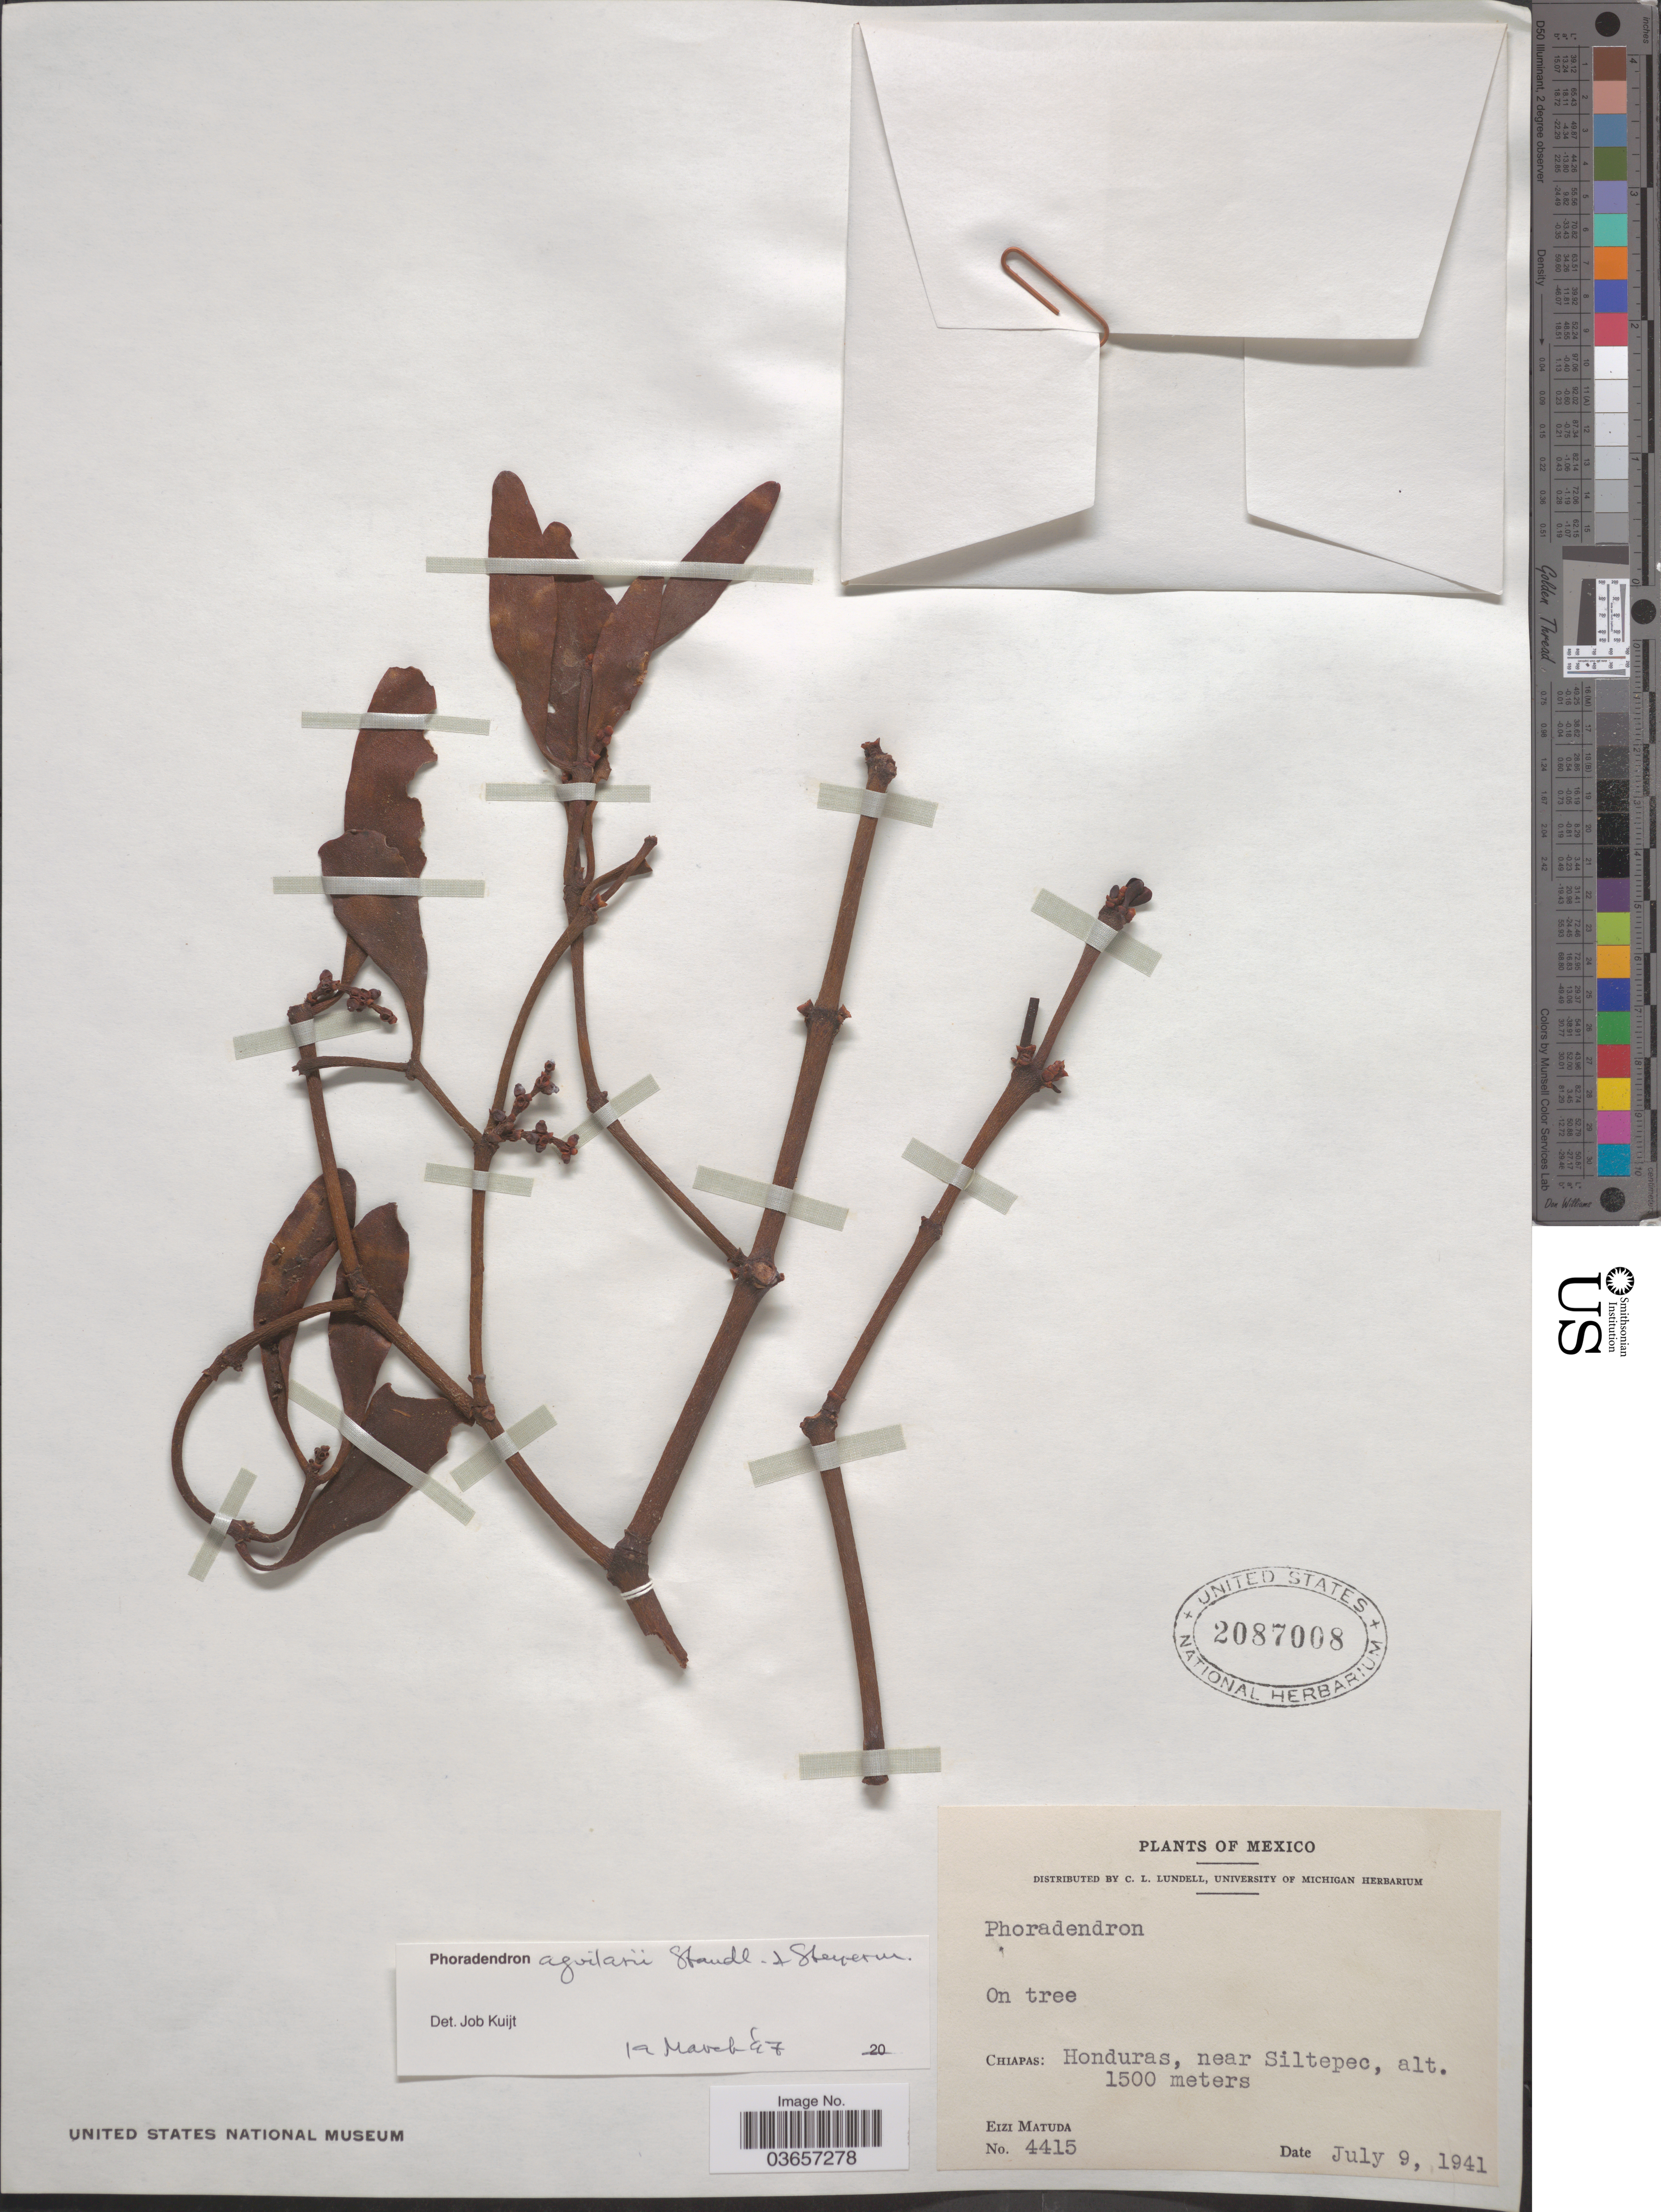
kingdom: Plantae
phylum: Tracheophyta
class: Magnoliopsida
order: Santalales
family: Viscaceae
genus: Phoradendron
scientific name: Phoradendron aguilarii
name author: Standl. & Steyerm.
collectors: E. Matuda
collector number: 4415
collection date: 1941-07-09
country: Mexico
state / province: Chiapas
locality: Honduras, near Siltepec.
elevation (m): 1500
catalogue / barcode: US 2087008